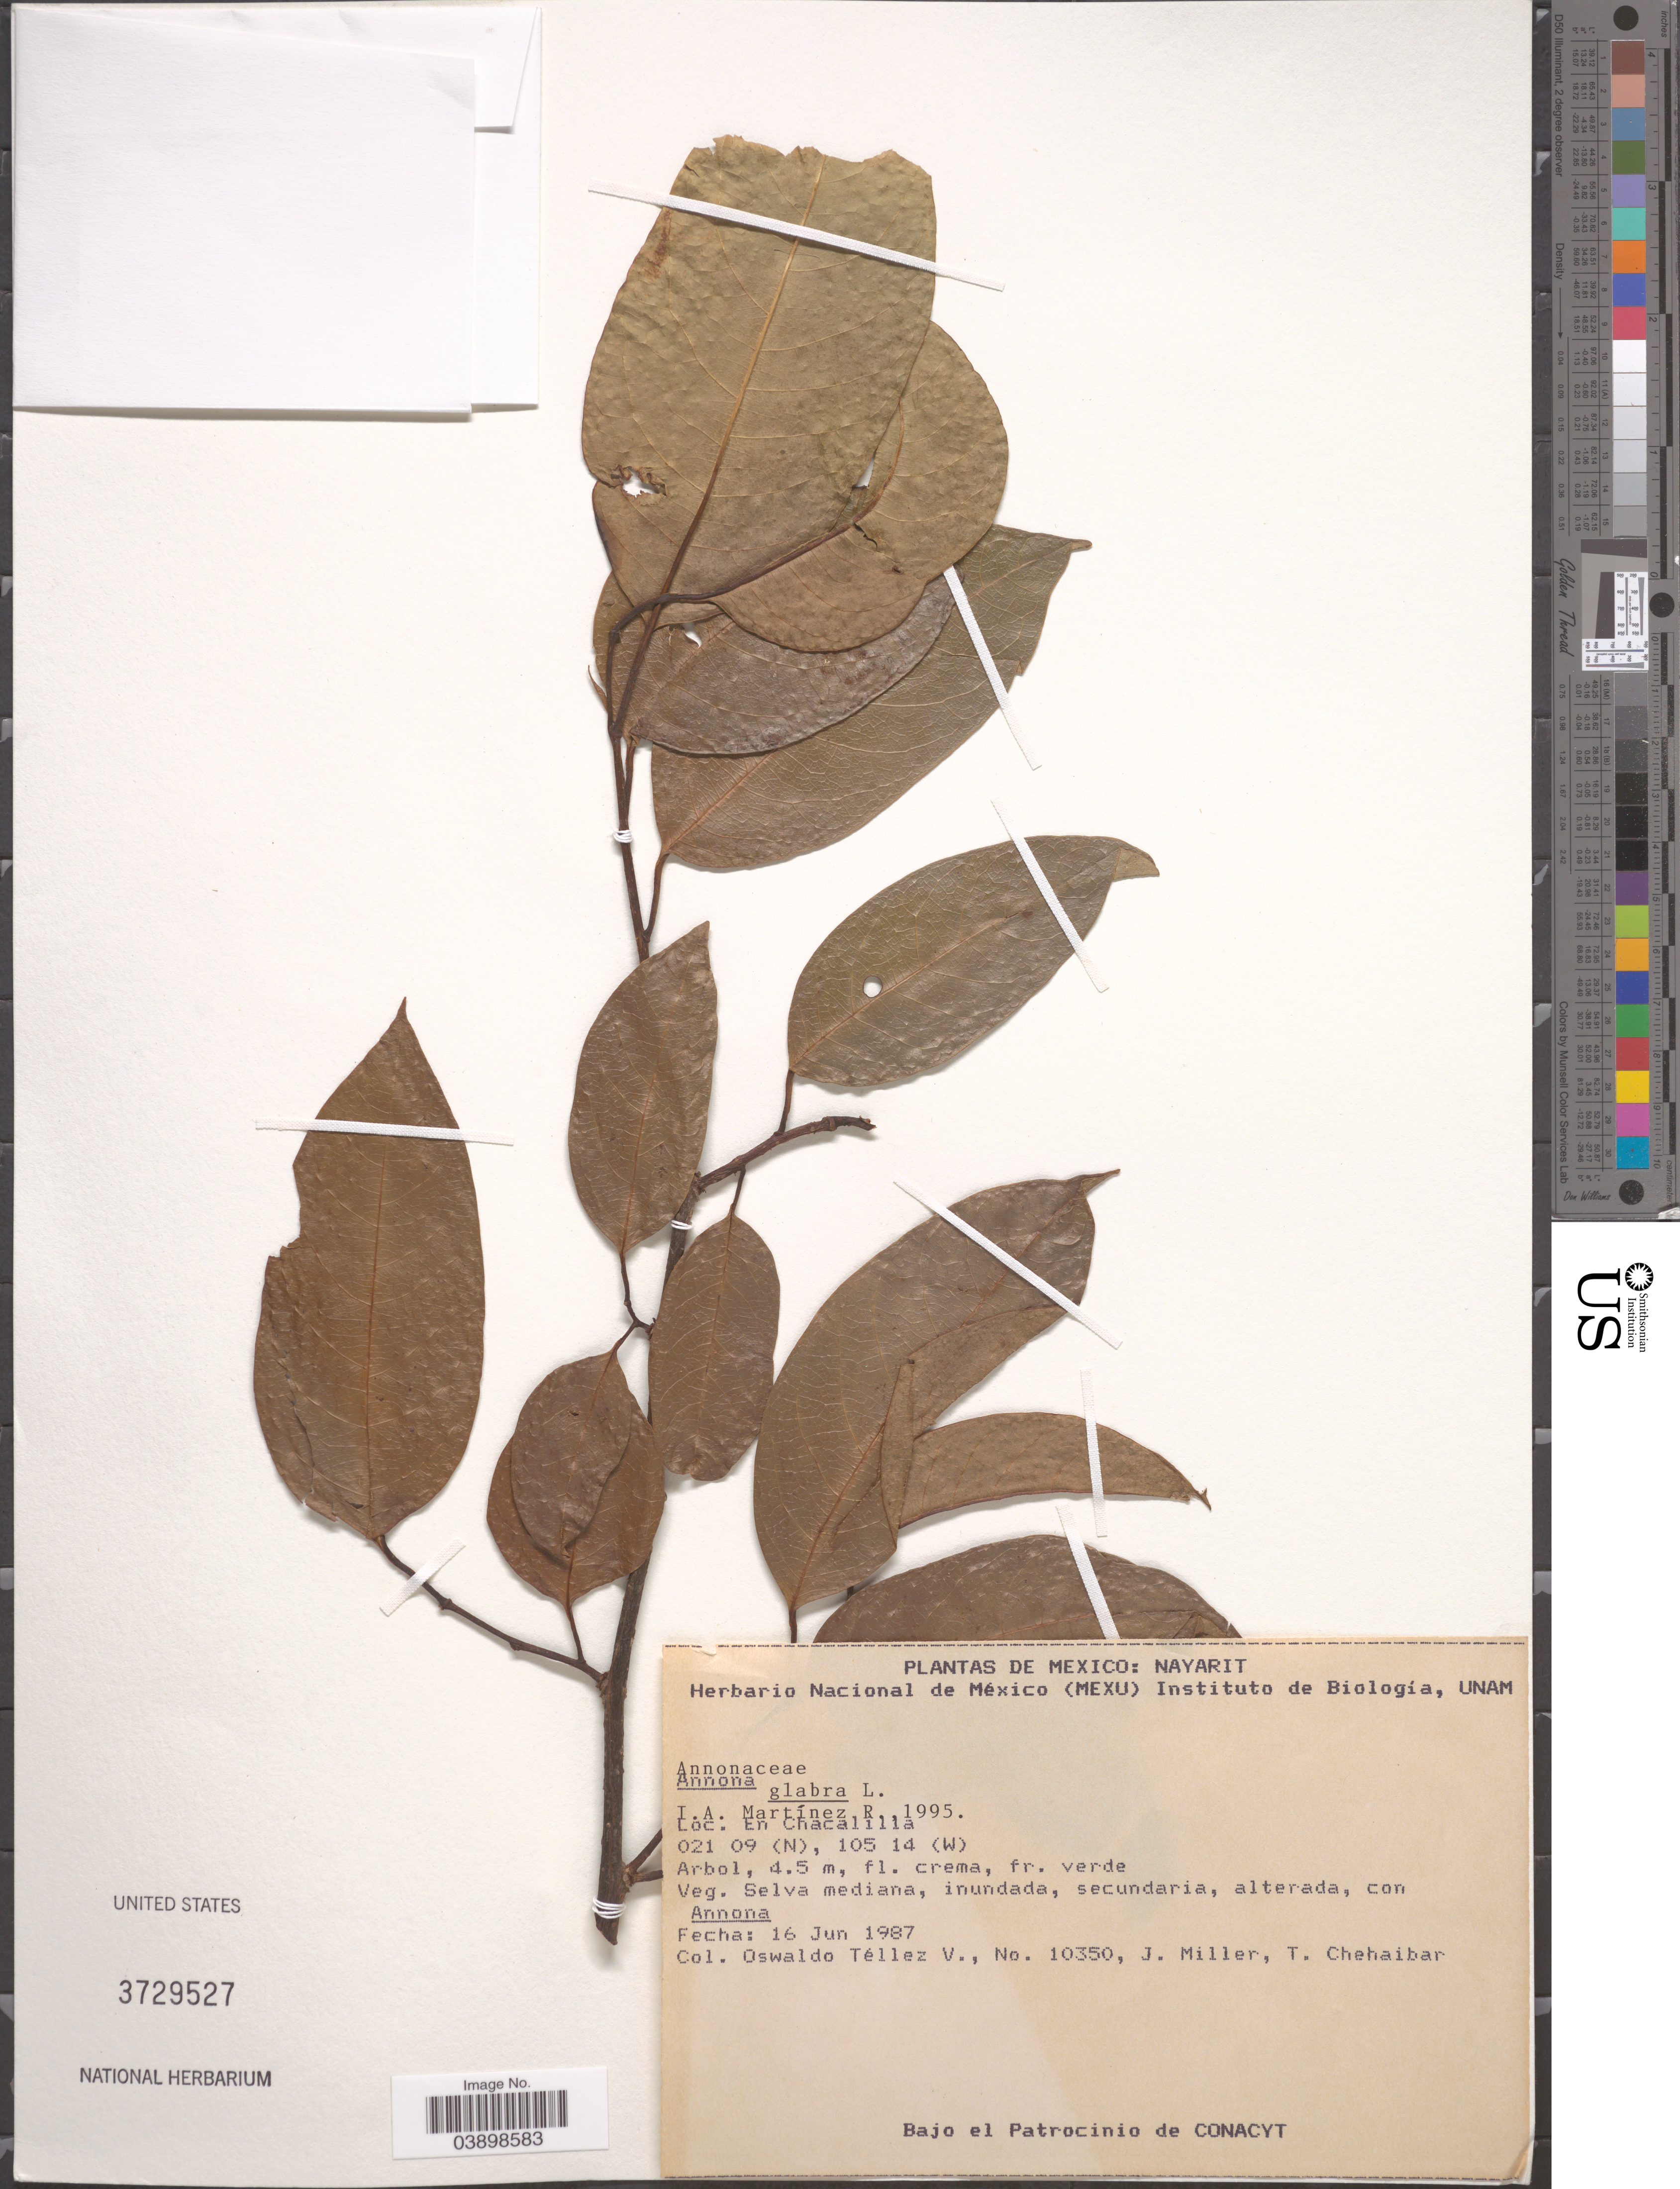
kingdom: Plantae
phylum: Tracheophyta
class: Magnoliopsida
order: Magnoliales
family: Annonaceae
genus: Annona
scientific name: Annona glabra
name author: L.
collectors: O. Téllez V., J. Miller & T. Chehaibar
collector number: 10350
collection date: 1987-06-16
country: Mexico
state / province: Nayarit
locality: En Chacalilla.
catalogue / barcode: US 3729527